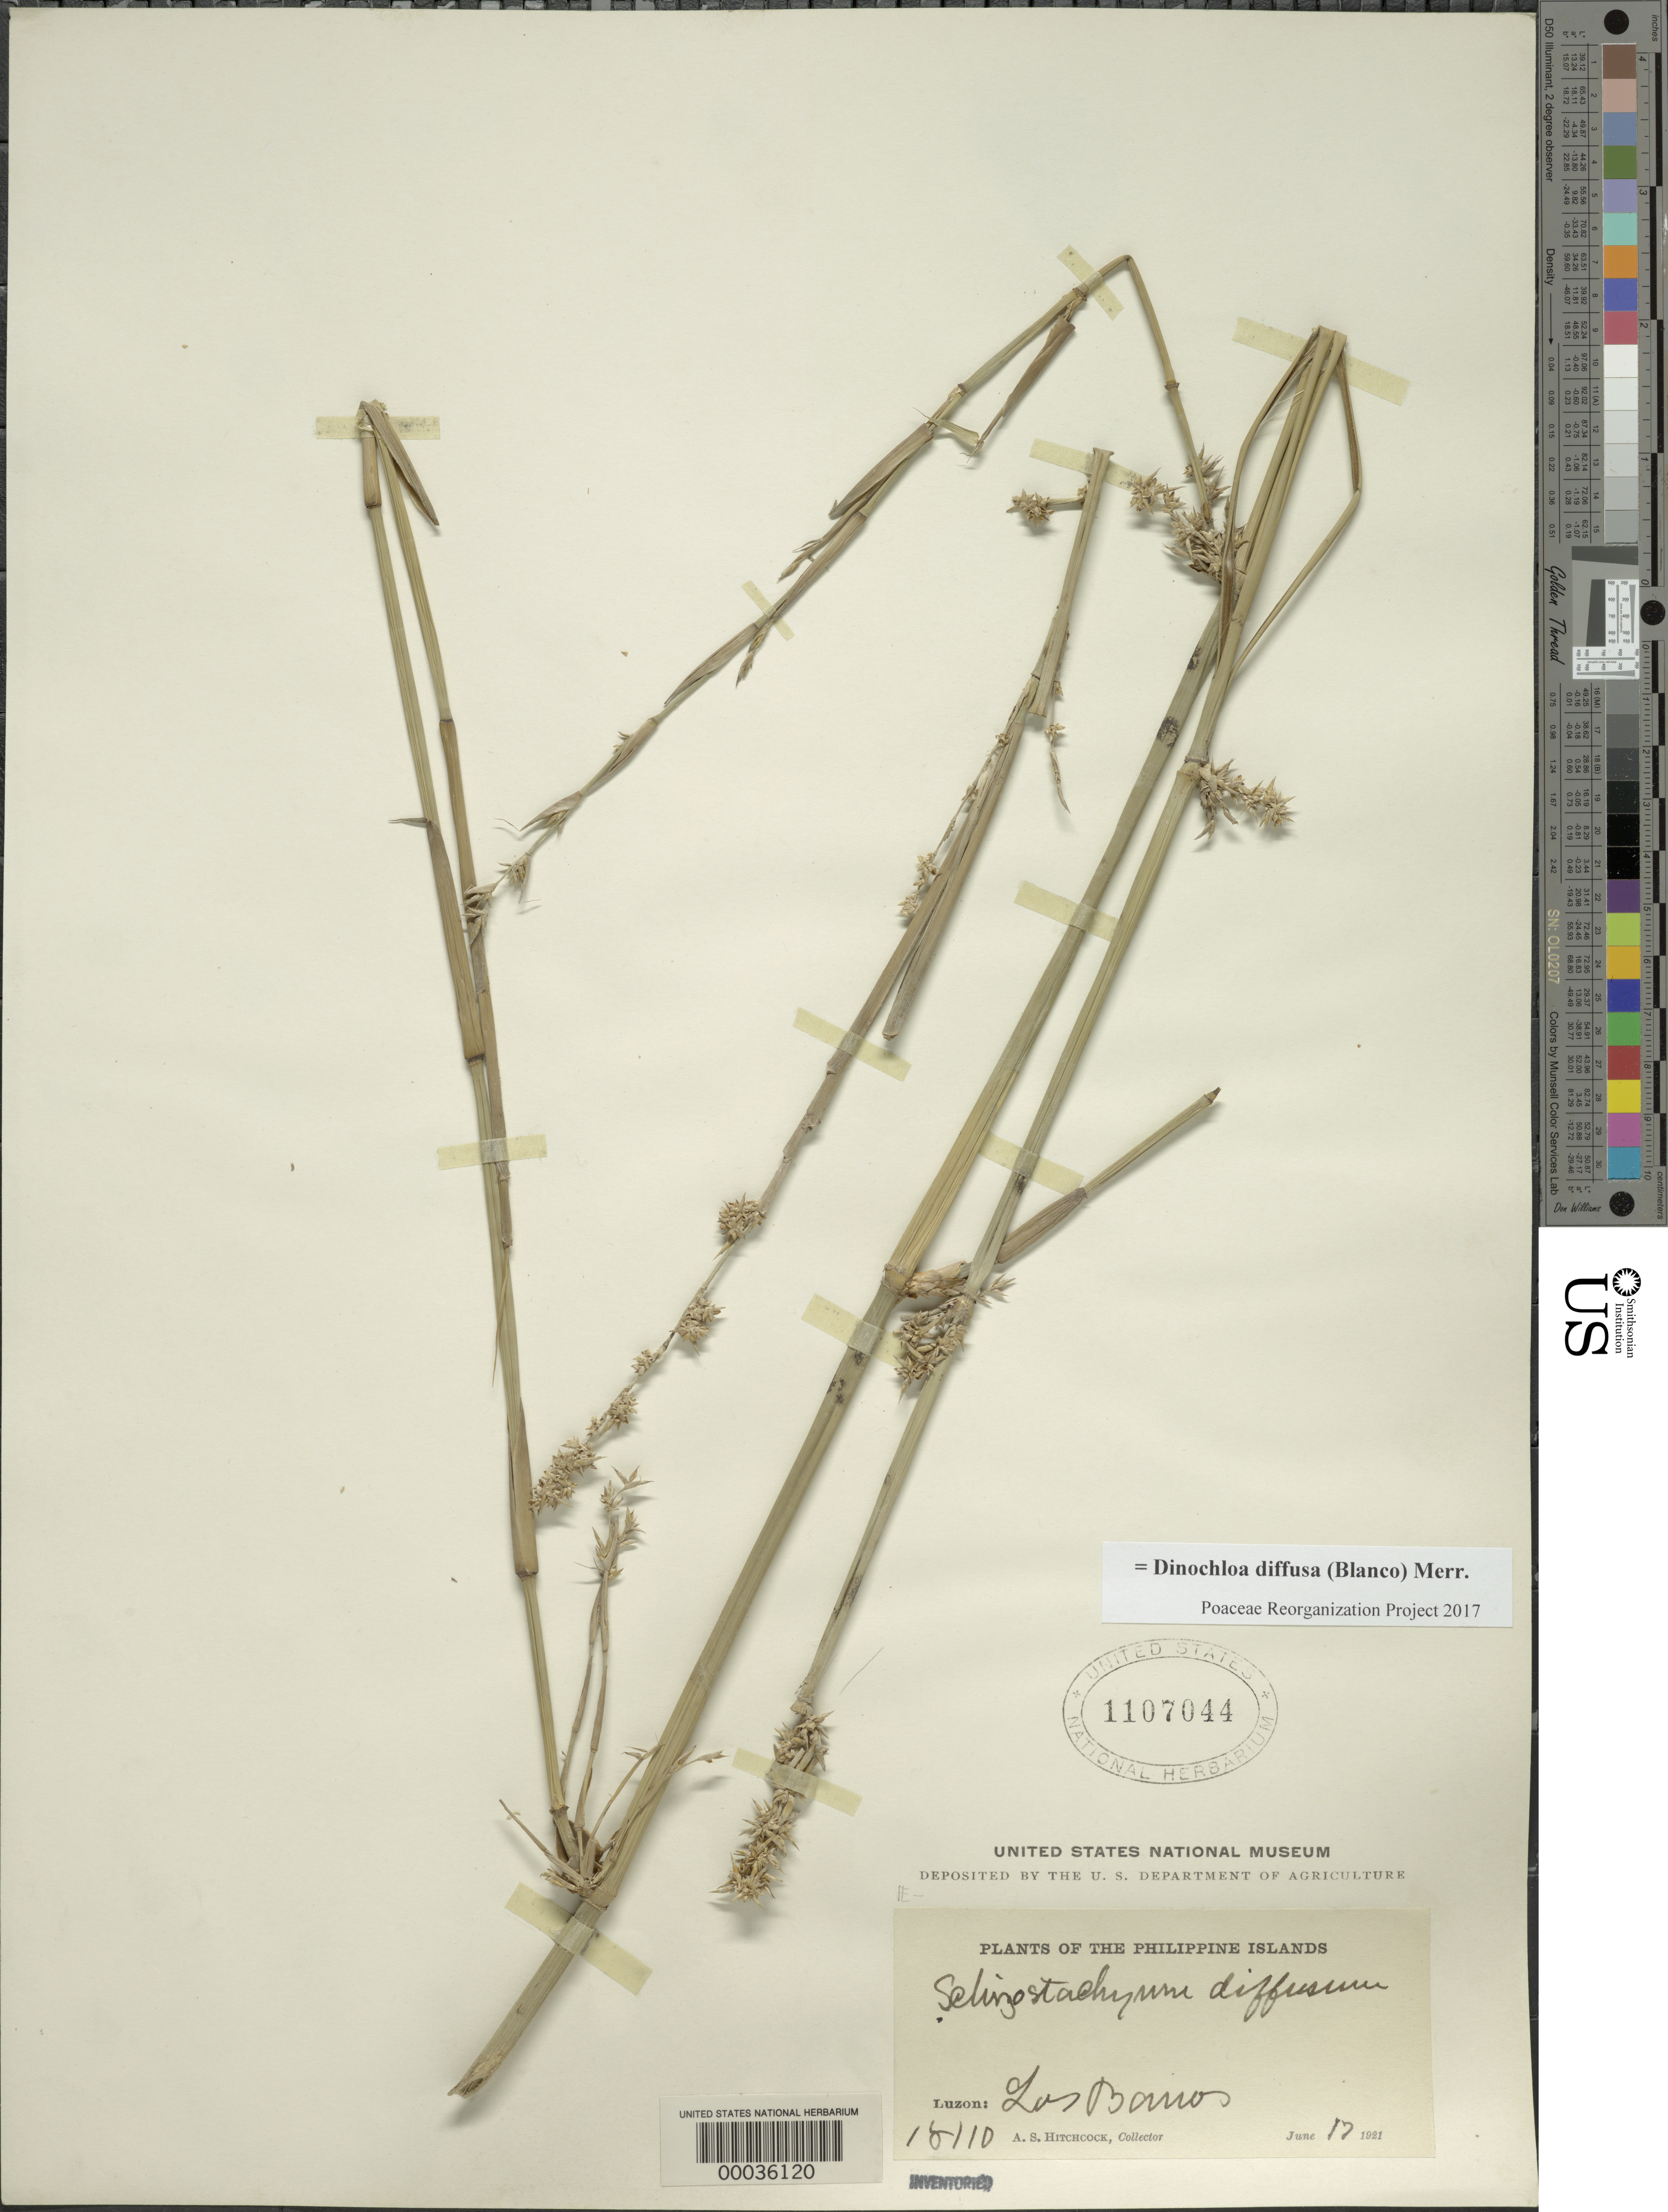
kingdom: Plantae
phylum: Tracheophyta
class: Liliopsida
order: Poales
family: Poaceae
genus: Dinochloa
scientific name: Dinochloa diffusa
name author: (Blanco) Merr.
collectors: A. S. Hitchcock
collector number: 18110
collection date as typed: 17 Jun 1921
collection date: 1921-06-17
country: Philippines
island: Luzon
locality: Los barros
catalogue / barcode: US 1107044